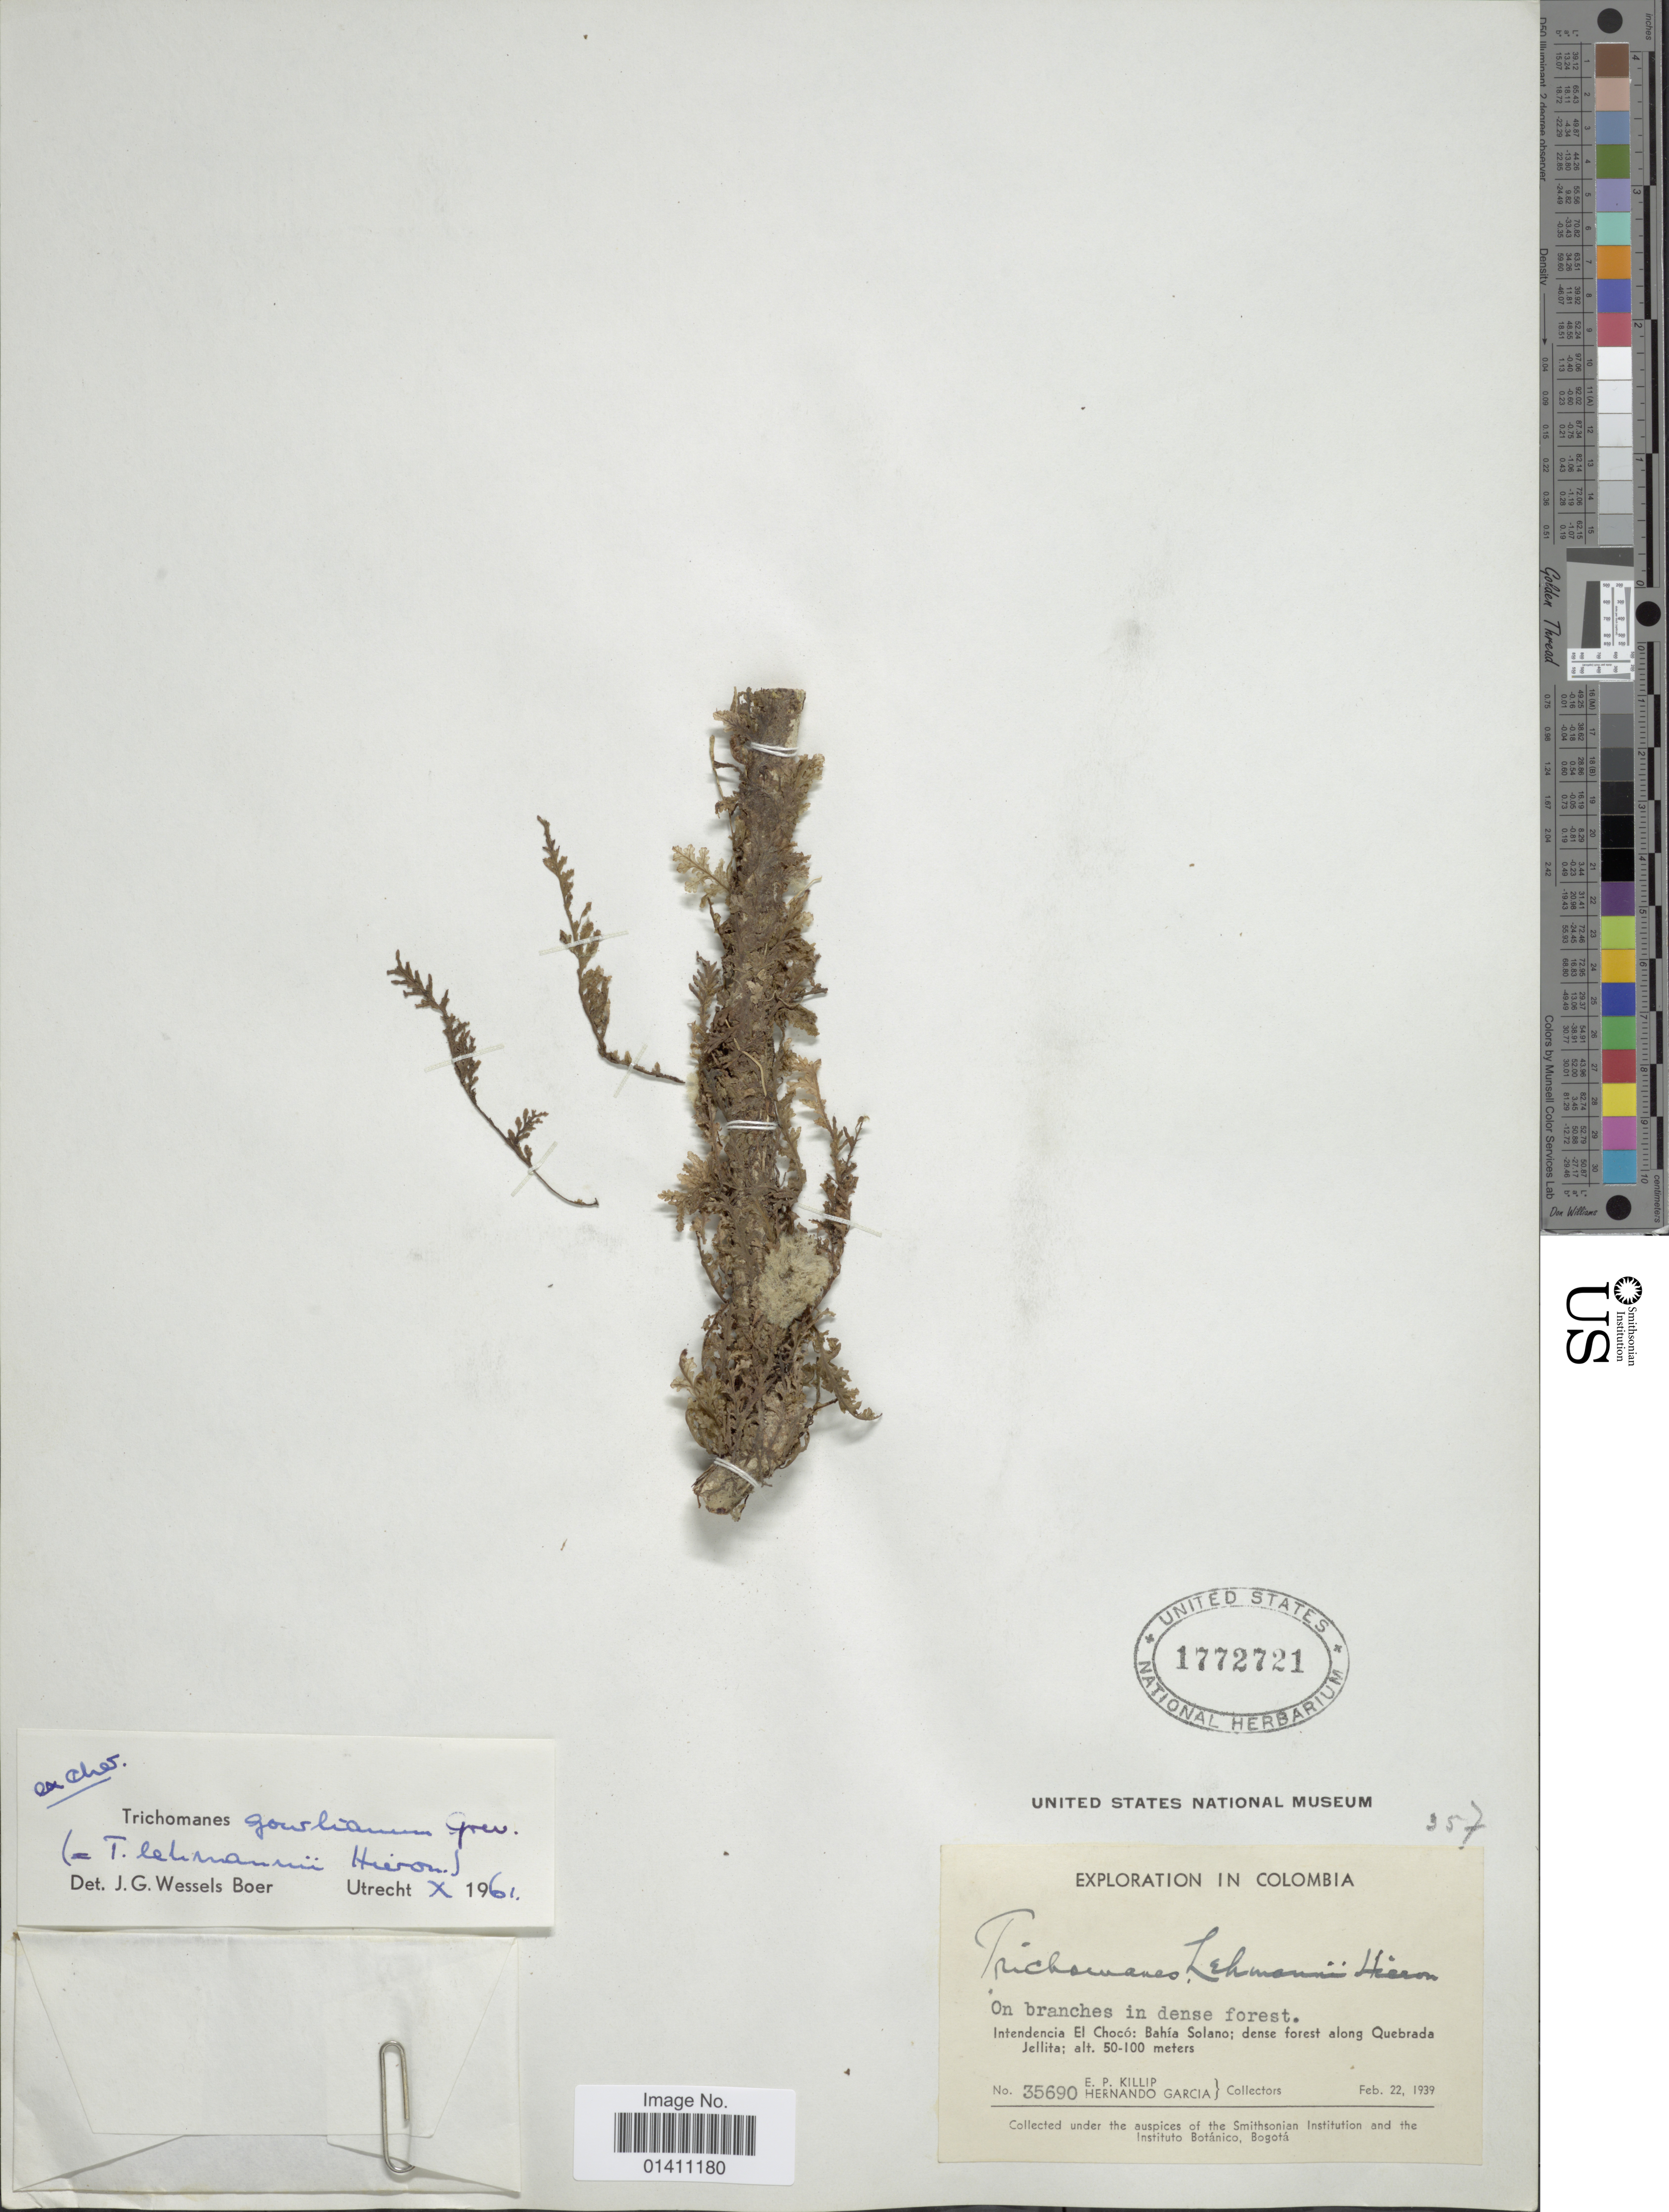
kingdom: Plantae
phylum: Tracheophyta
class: Polypodiopsida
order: Hymenophyllales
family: Hymenophyllaceae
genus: Didymoglossum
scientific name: Didymoglossum gourlianum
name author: (Grev. ex J. Sm.) Pic. Serm.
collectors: E. P. Killip & H. Garcia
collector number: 35690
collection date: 1939-02-22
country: Colombia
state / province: Chocó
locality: Intendencia El Choco: Bahia Solano; dense forsest along Quebrada Jellita.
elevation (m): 50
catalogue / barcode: US 1772721